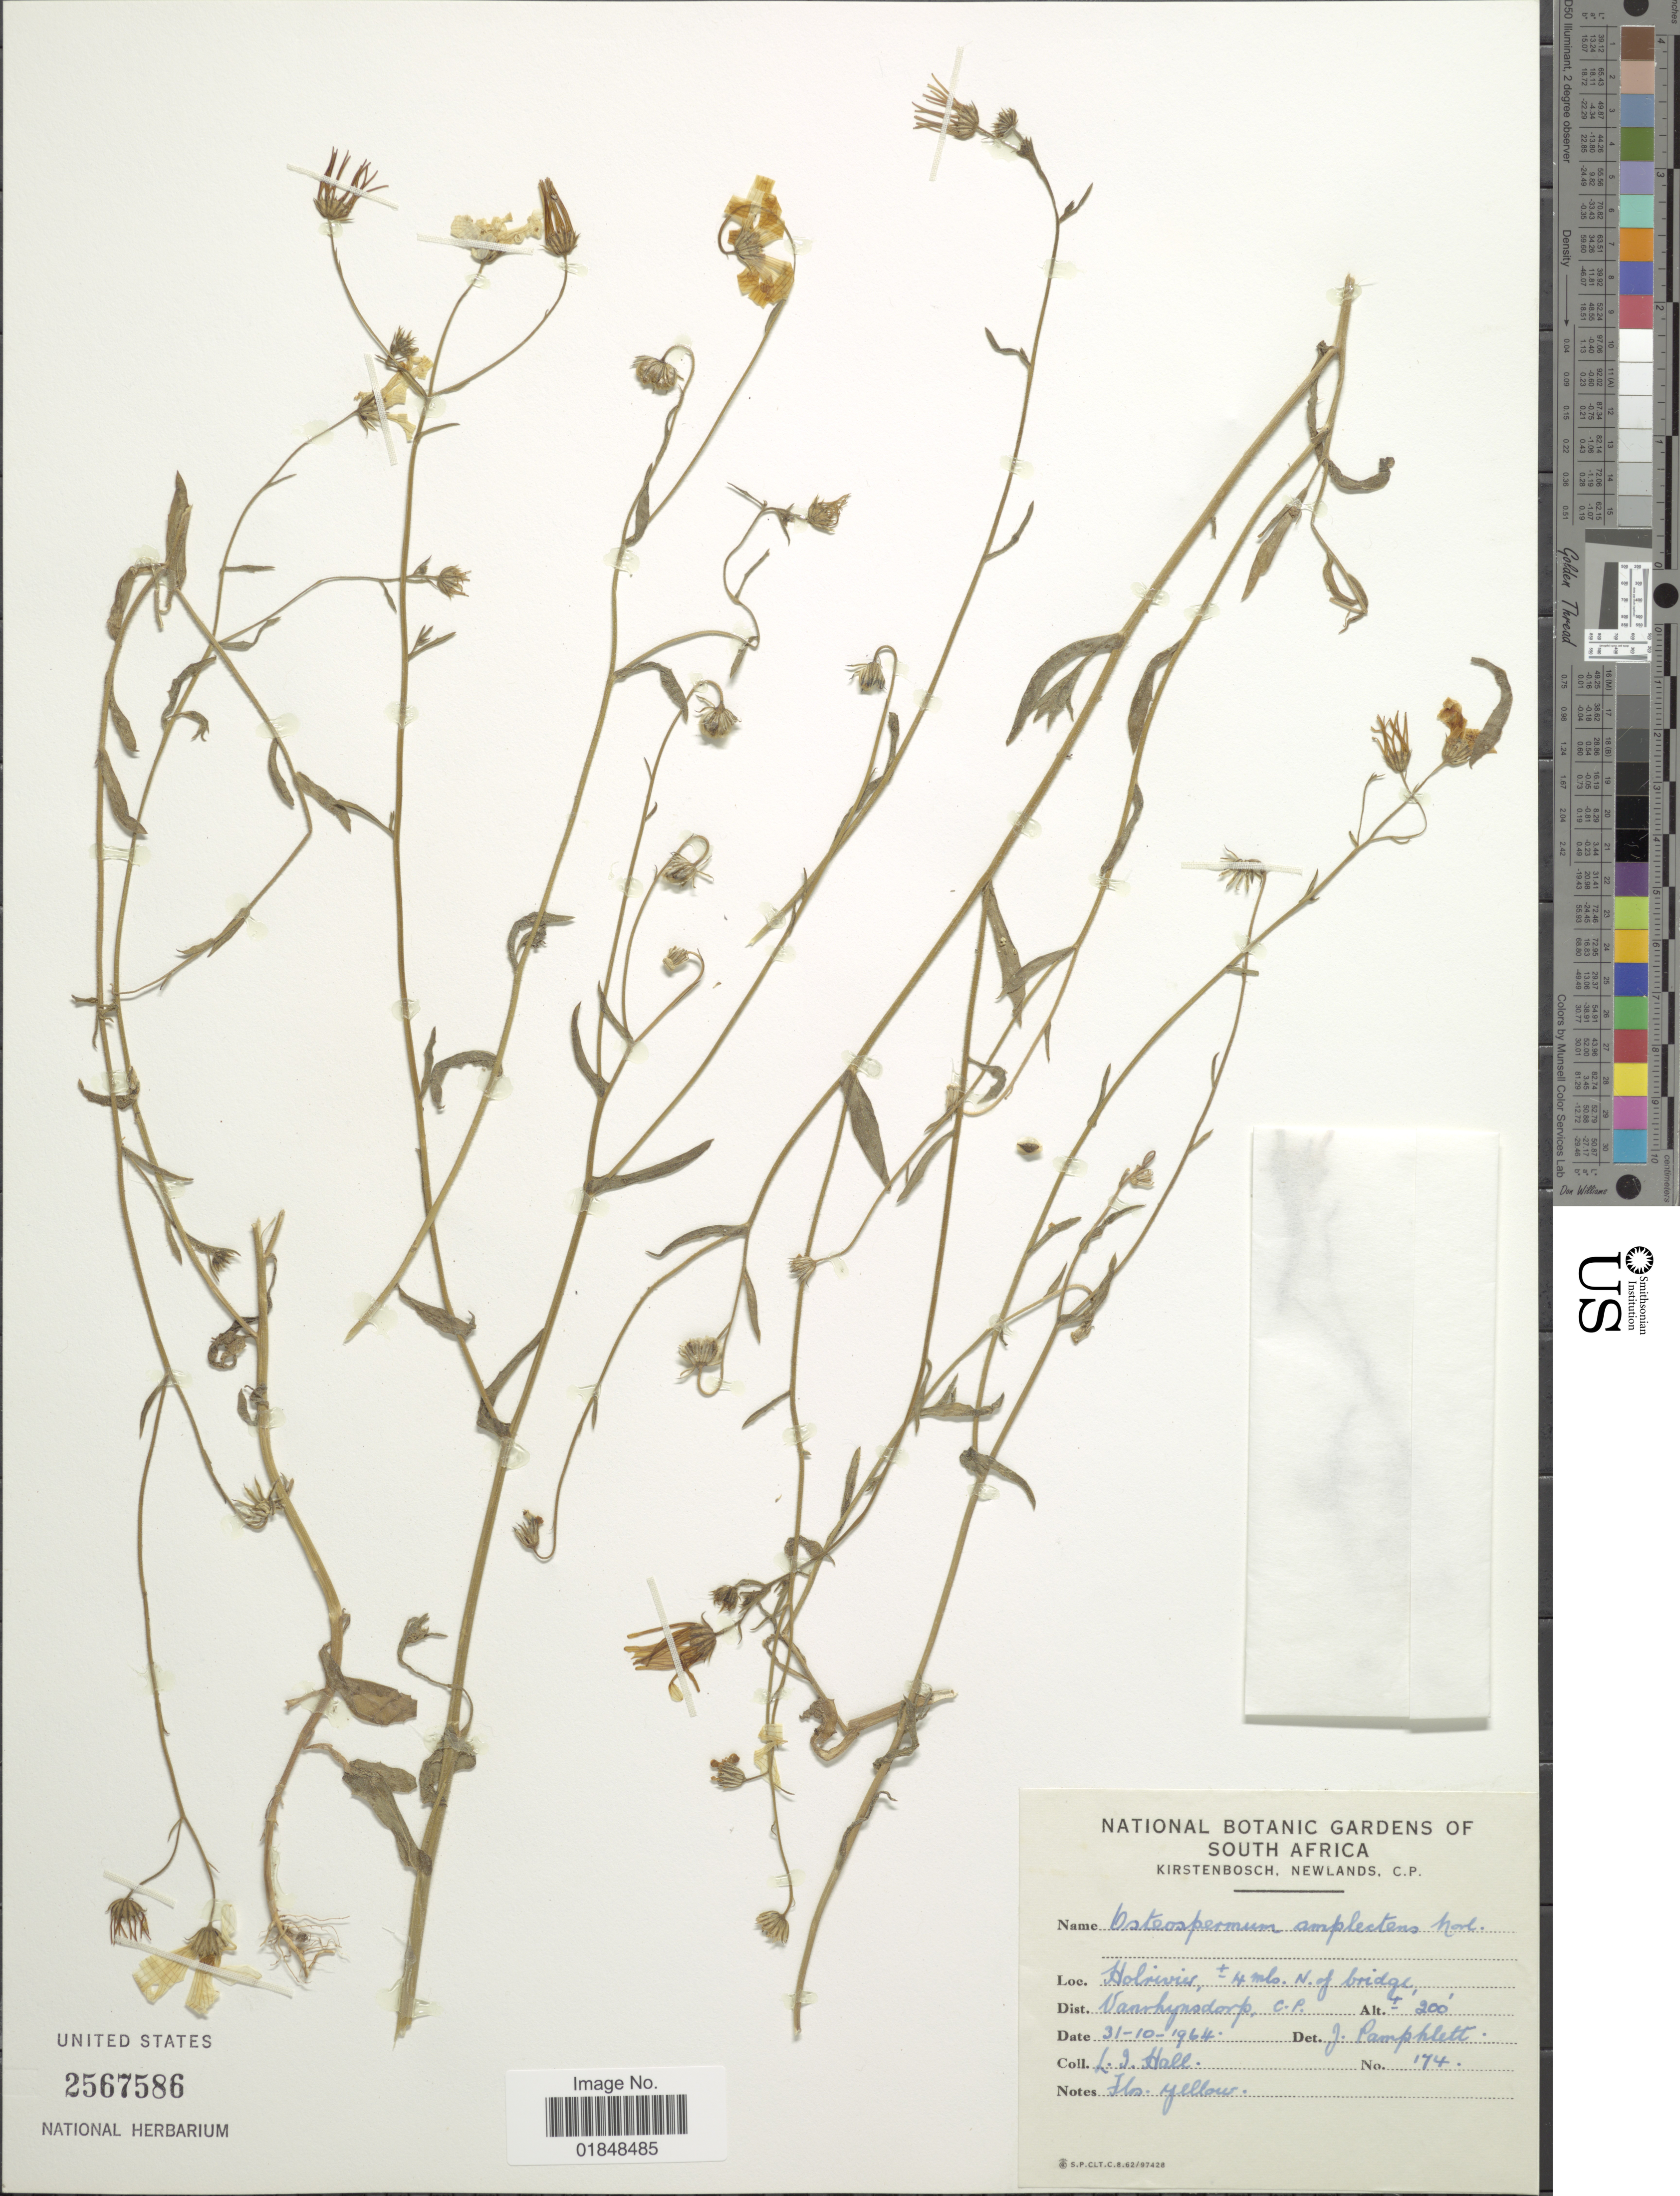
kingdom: Plantae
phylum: Tracheophyta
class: Magnoliopsida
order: Asterales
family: Asteraceae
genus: Norlindhia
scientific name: Norlindhia amplectens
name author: (Harv.) B. Nord.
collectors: L. Hall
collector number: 174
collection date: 1964-10-31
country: South Africa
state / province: Western Cape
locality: Holrivier, +- 4 mls. N. of bridge. Dist. Vanrhynsdorp.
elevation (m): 61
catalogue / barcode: US 2567586